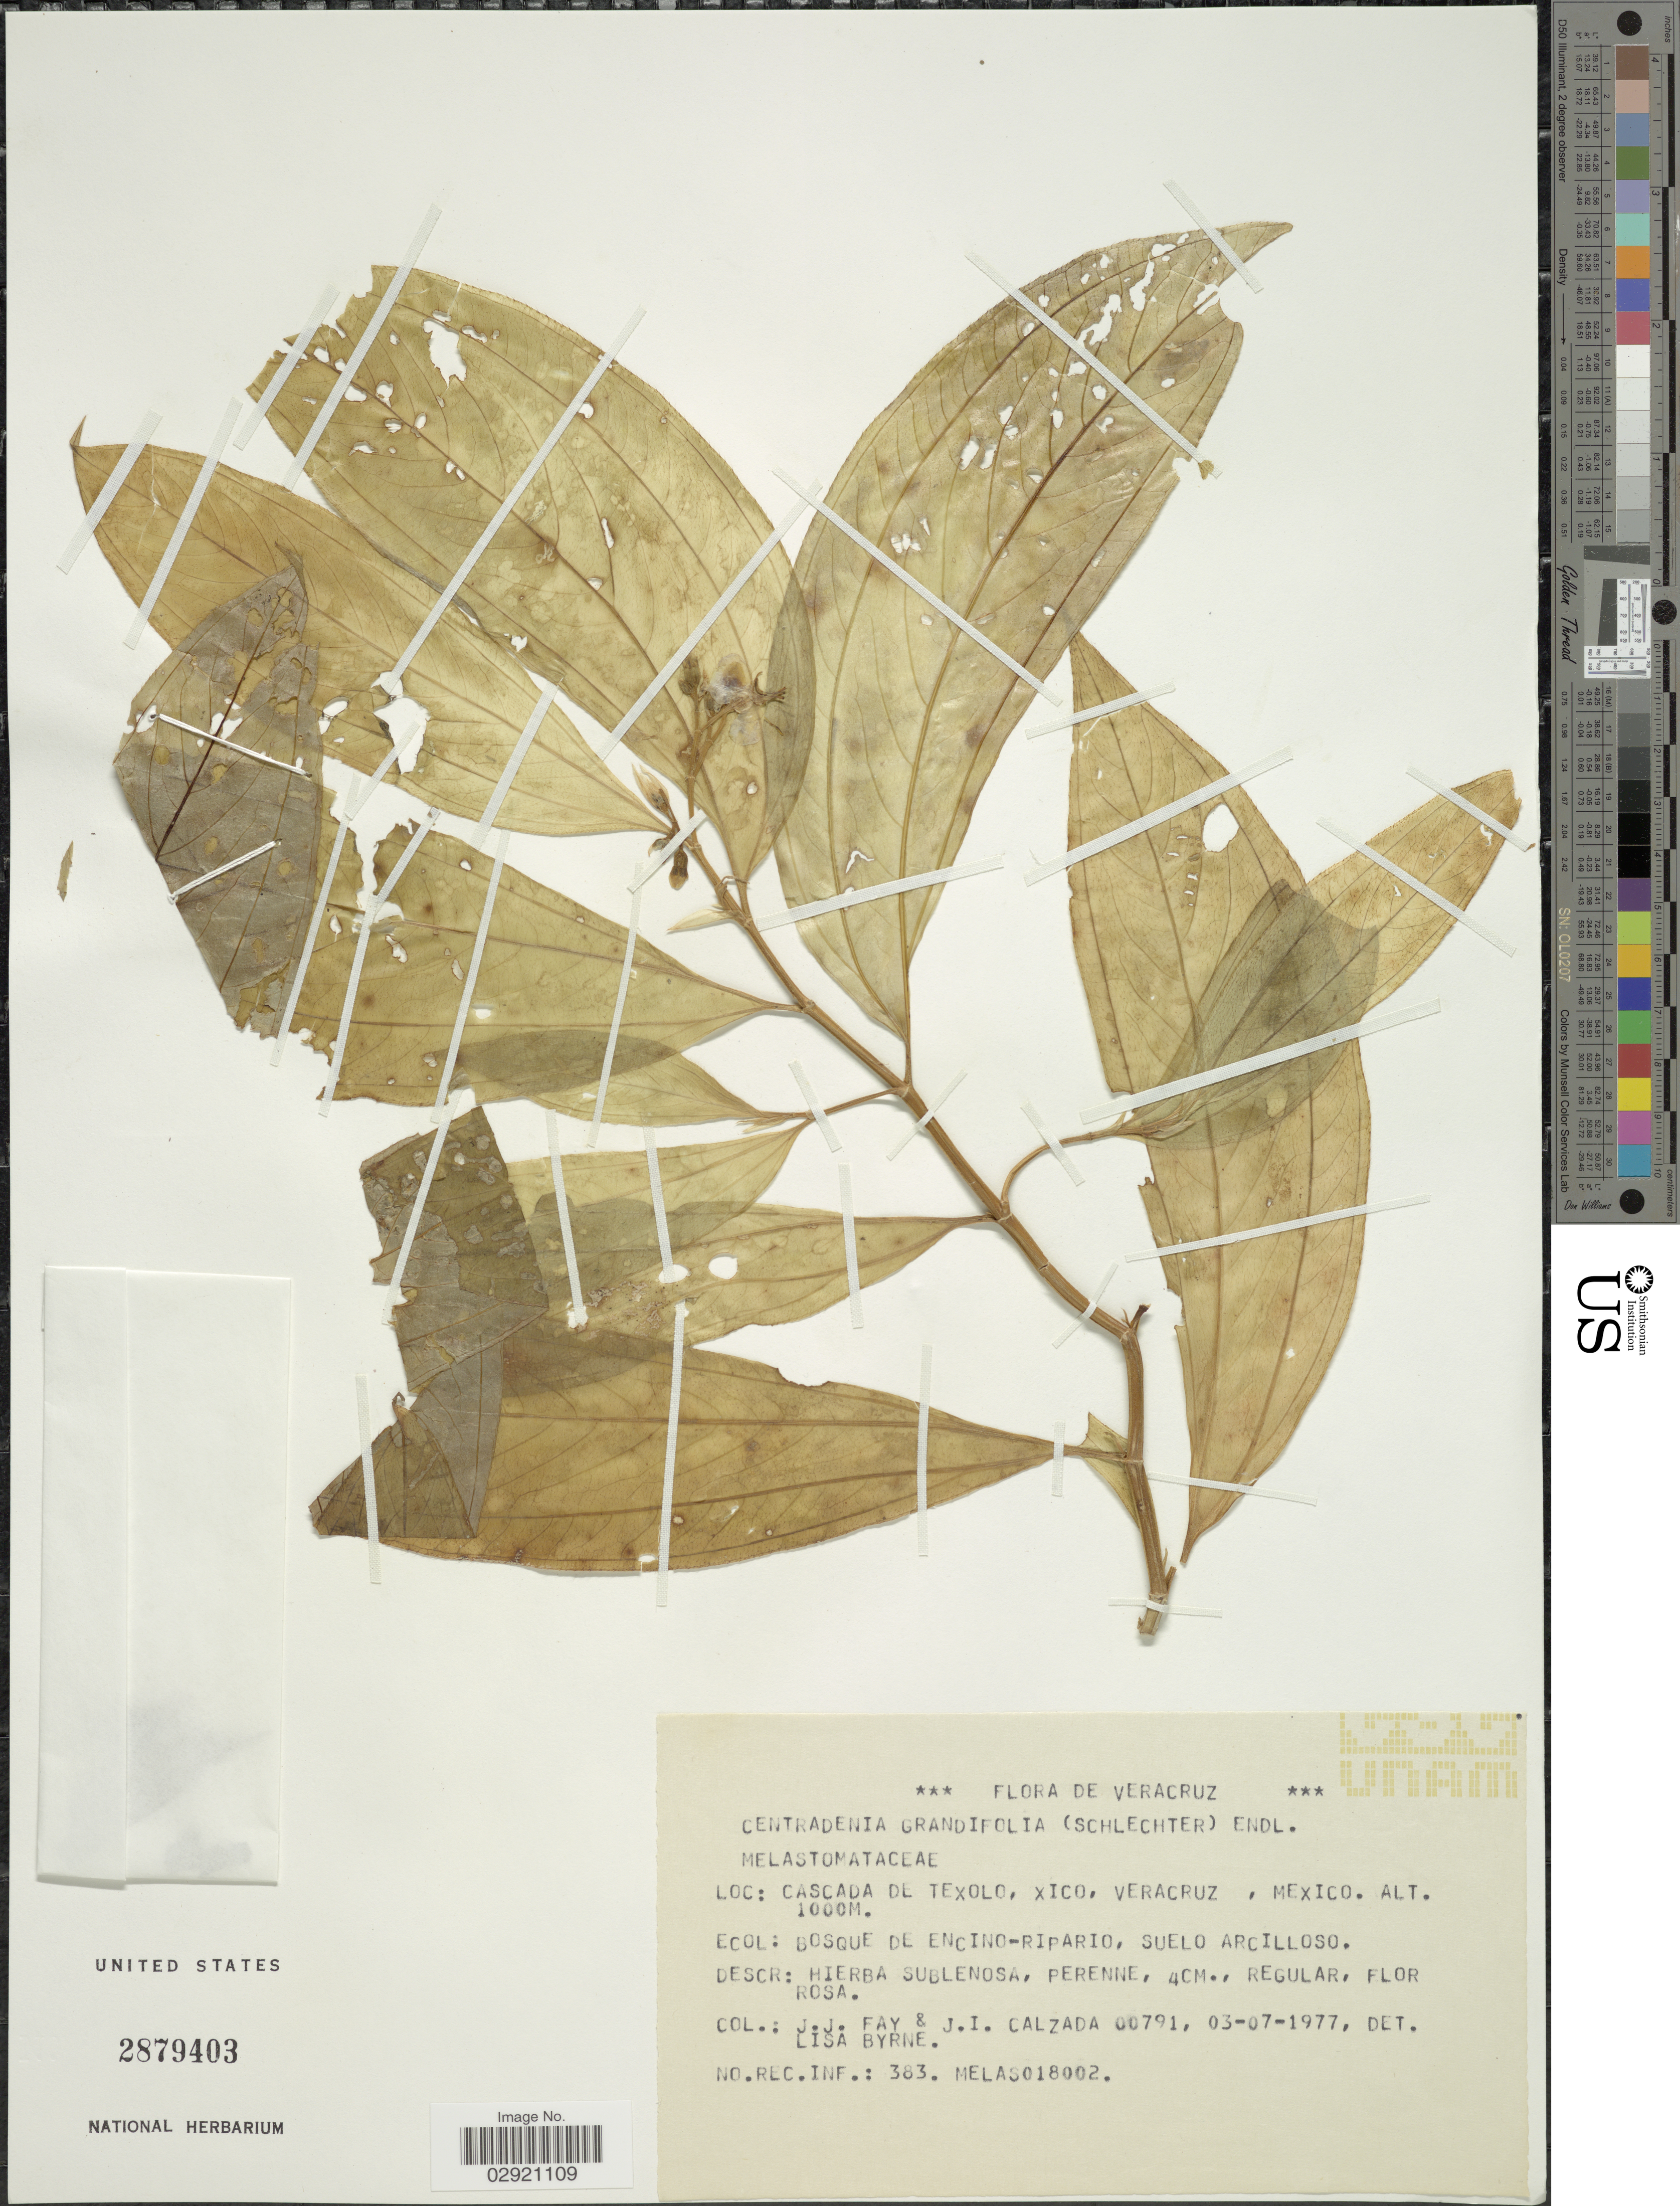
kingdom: Plantae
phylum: Tracheophyta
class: Magnoliopsida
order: Myrtales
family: Melastomataceae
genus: Centradenia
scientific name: Centradenia grandifolia subsp. grandifolia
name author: (Schltdl.) Endl.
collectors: J. Fay & J. I. Calzada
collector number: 00791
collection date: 1977-07-03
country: Mexico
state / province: Veracruz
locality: Veracruz. Cascada de Texolo, Xico, Veracruz.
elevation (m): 1000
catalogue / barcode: US 2879403